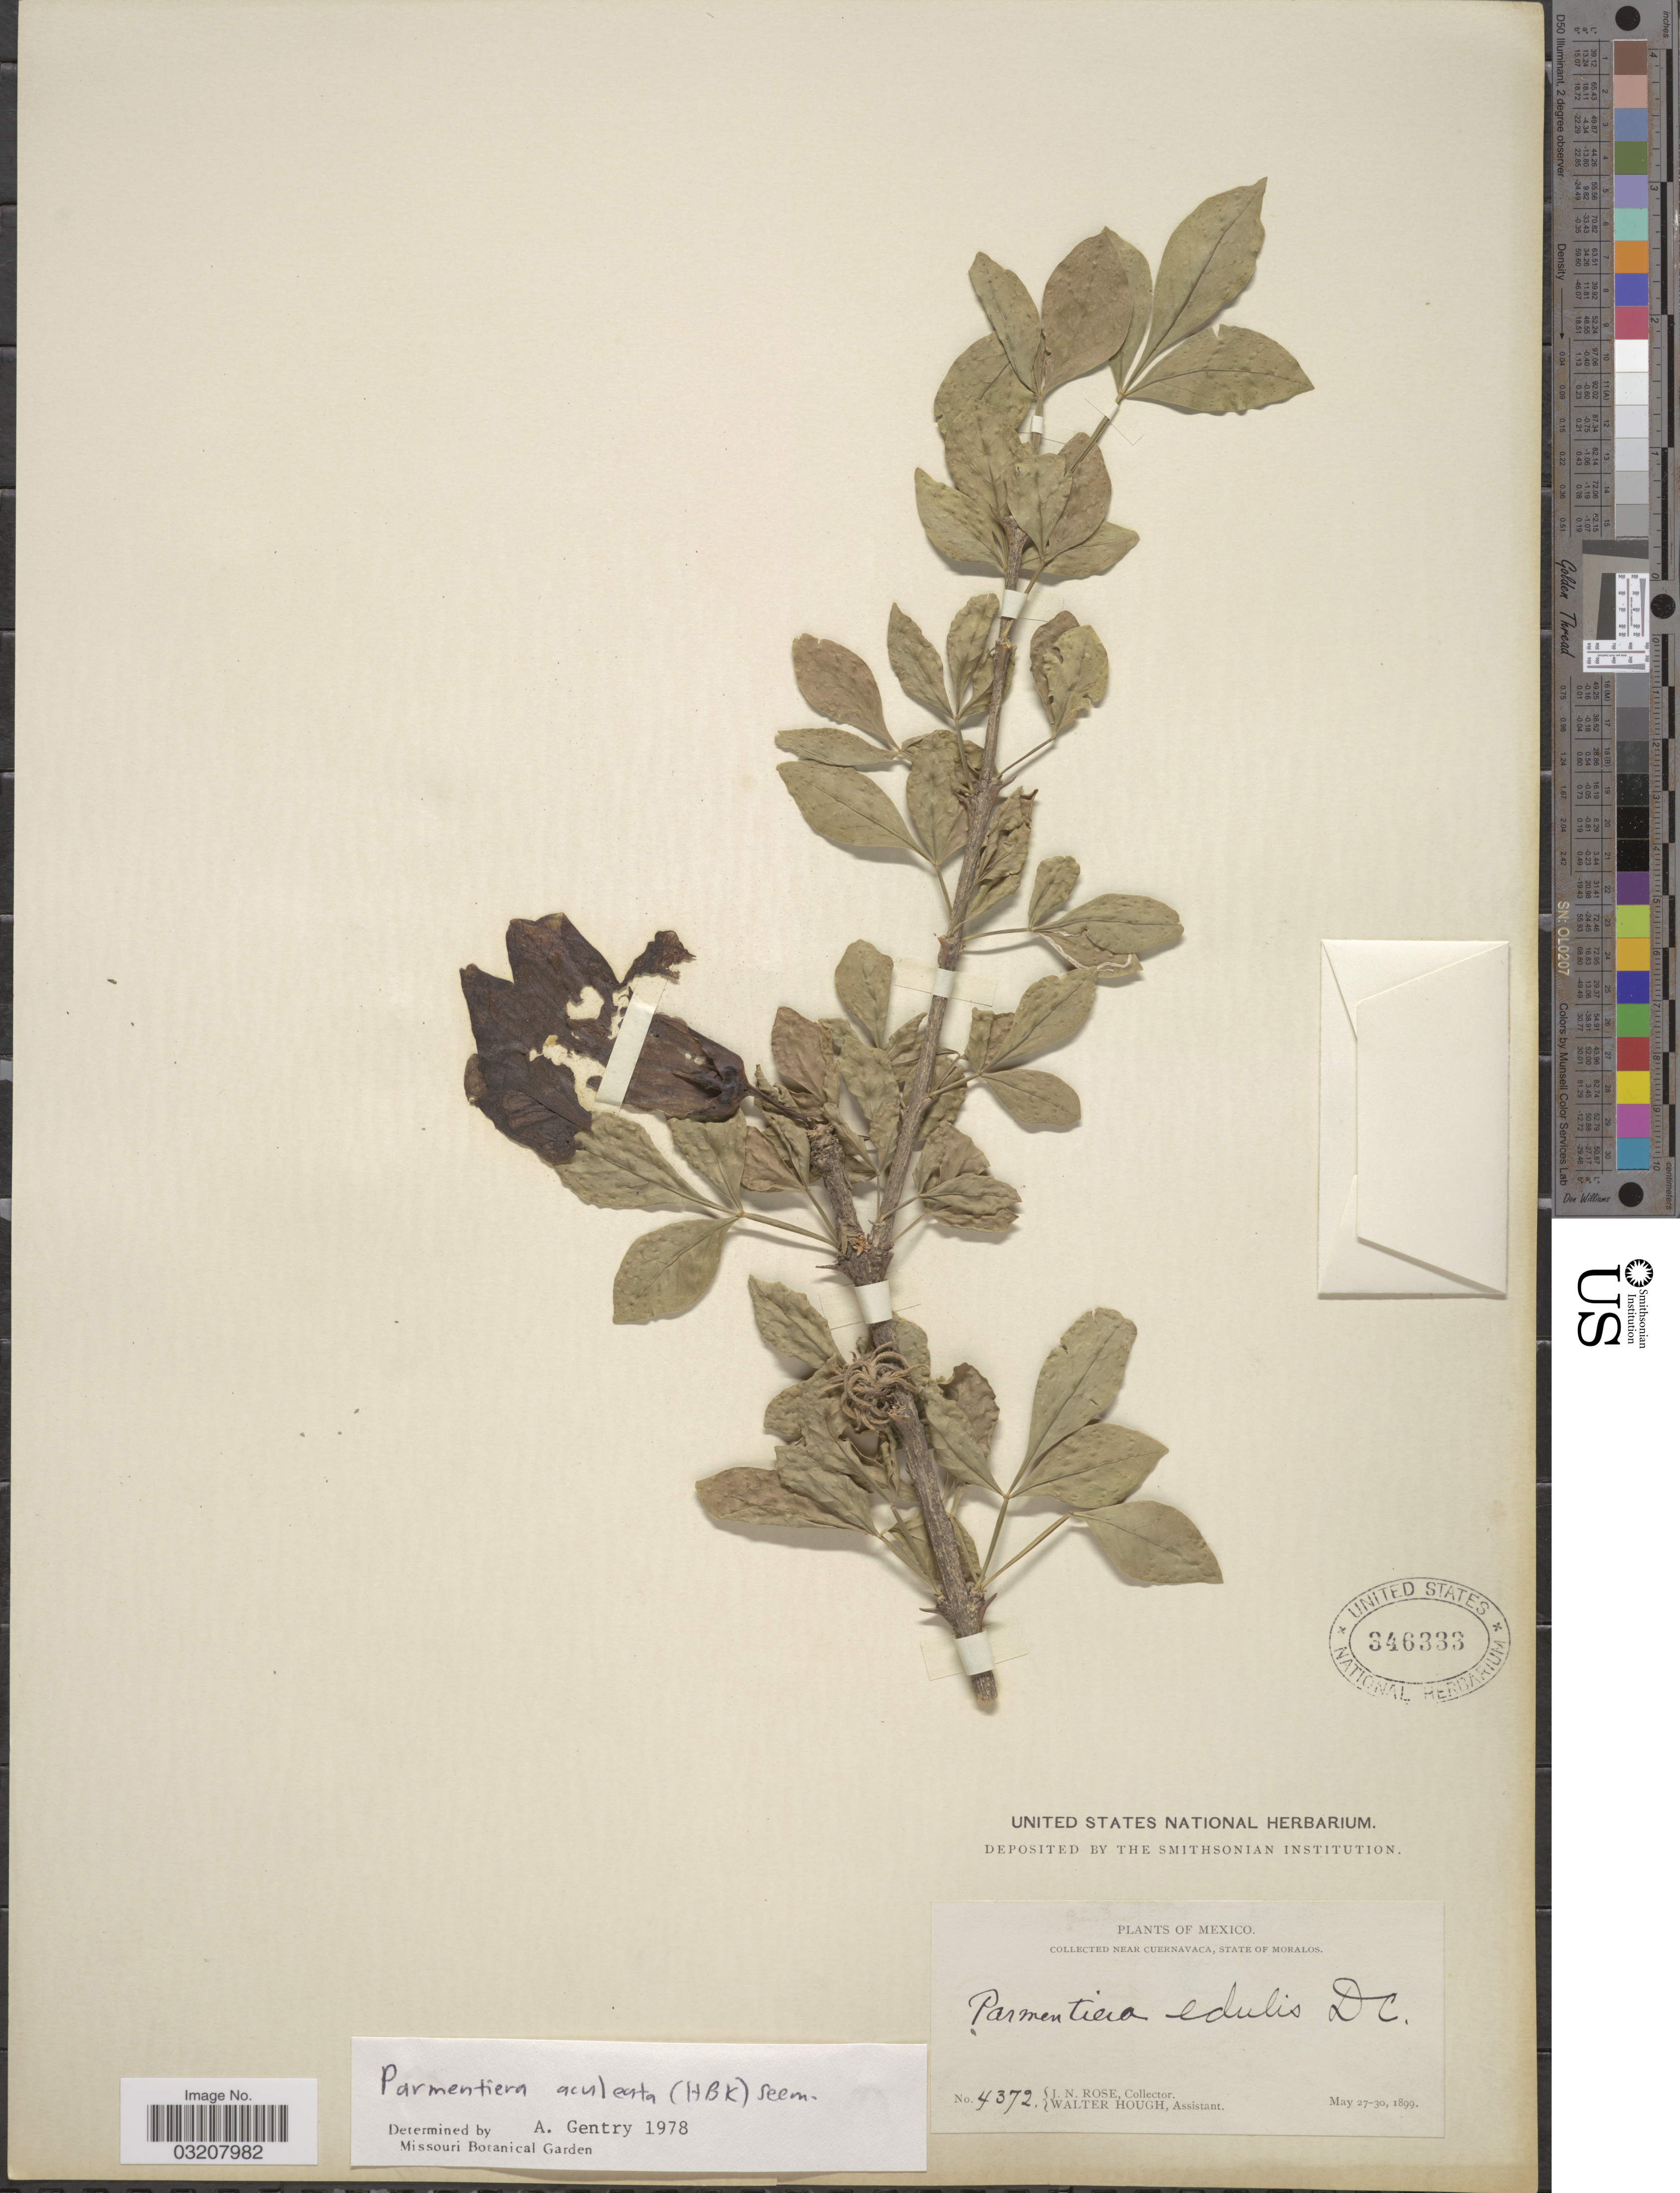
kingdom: Plantae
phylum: Tracheophyta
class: Magnoliopsida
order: Lamiales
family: Bignoniaceae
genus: Parmentiera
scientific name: Parmentiera aculeata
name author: (Kunth) Seem.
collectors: J. N. Rose & W. Hough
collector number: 4372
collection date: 1899-05-27/1899-05-30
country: Mexico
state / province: Morelos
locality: Near Cuernavaca, state of Moralos.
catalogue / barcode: US 346333